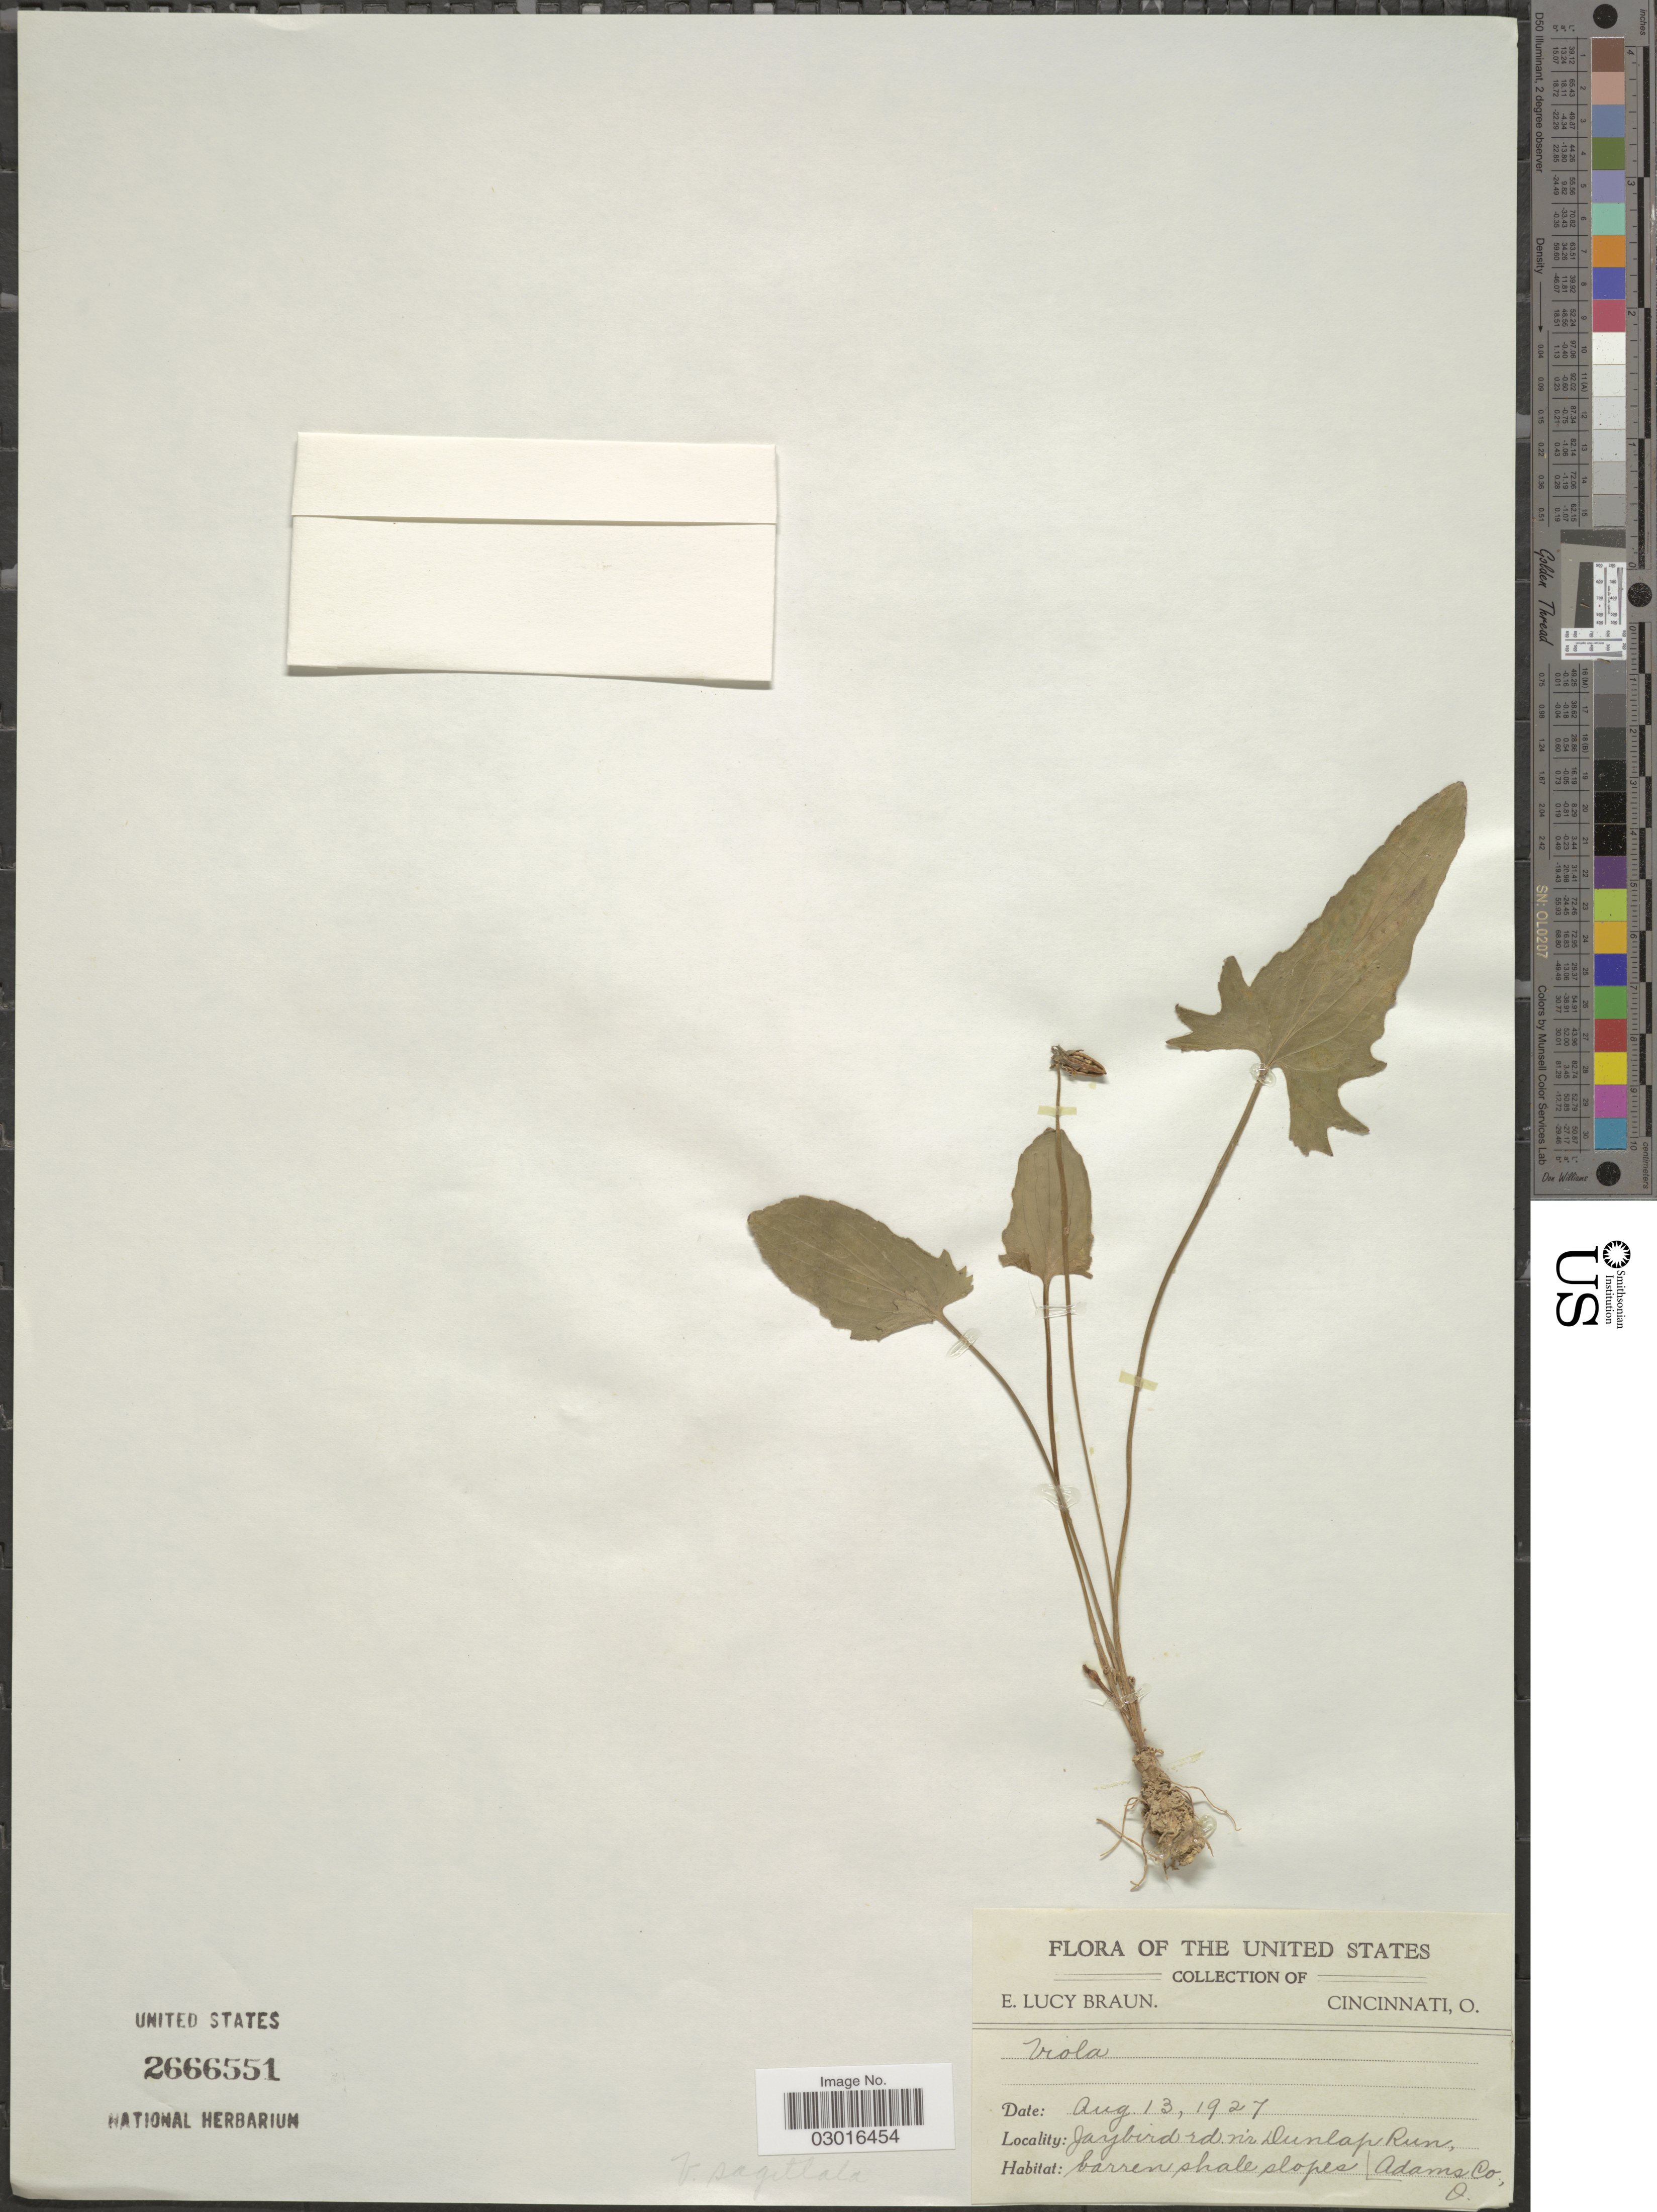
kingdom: Plantae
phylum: Tracheophyta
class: Magnoliopsida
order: Malpighiales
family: Violaceae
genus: Viola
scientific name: Viola sagittata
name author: Aiton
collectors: E. L. Braun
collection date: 1927-08-13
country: United States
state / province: Ohio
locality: Jaybird rd. nr Dunlap Run, Adams Co., O.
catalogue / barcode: US 2666551